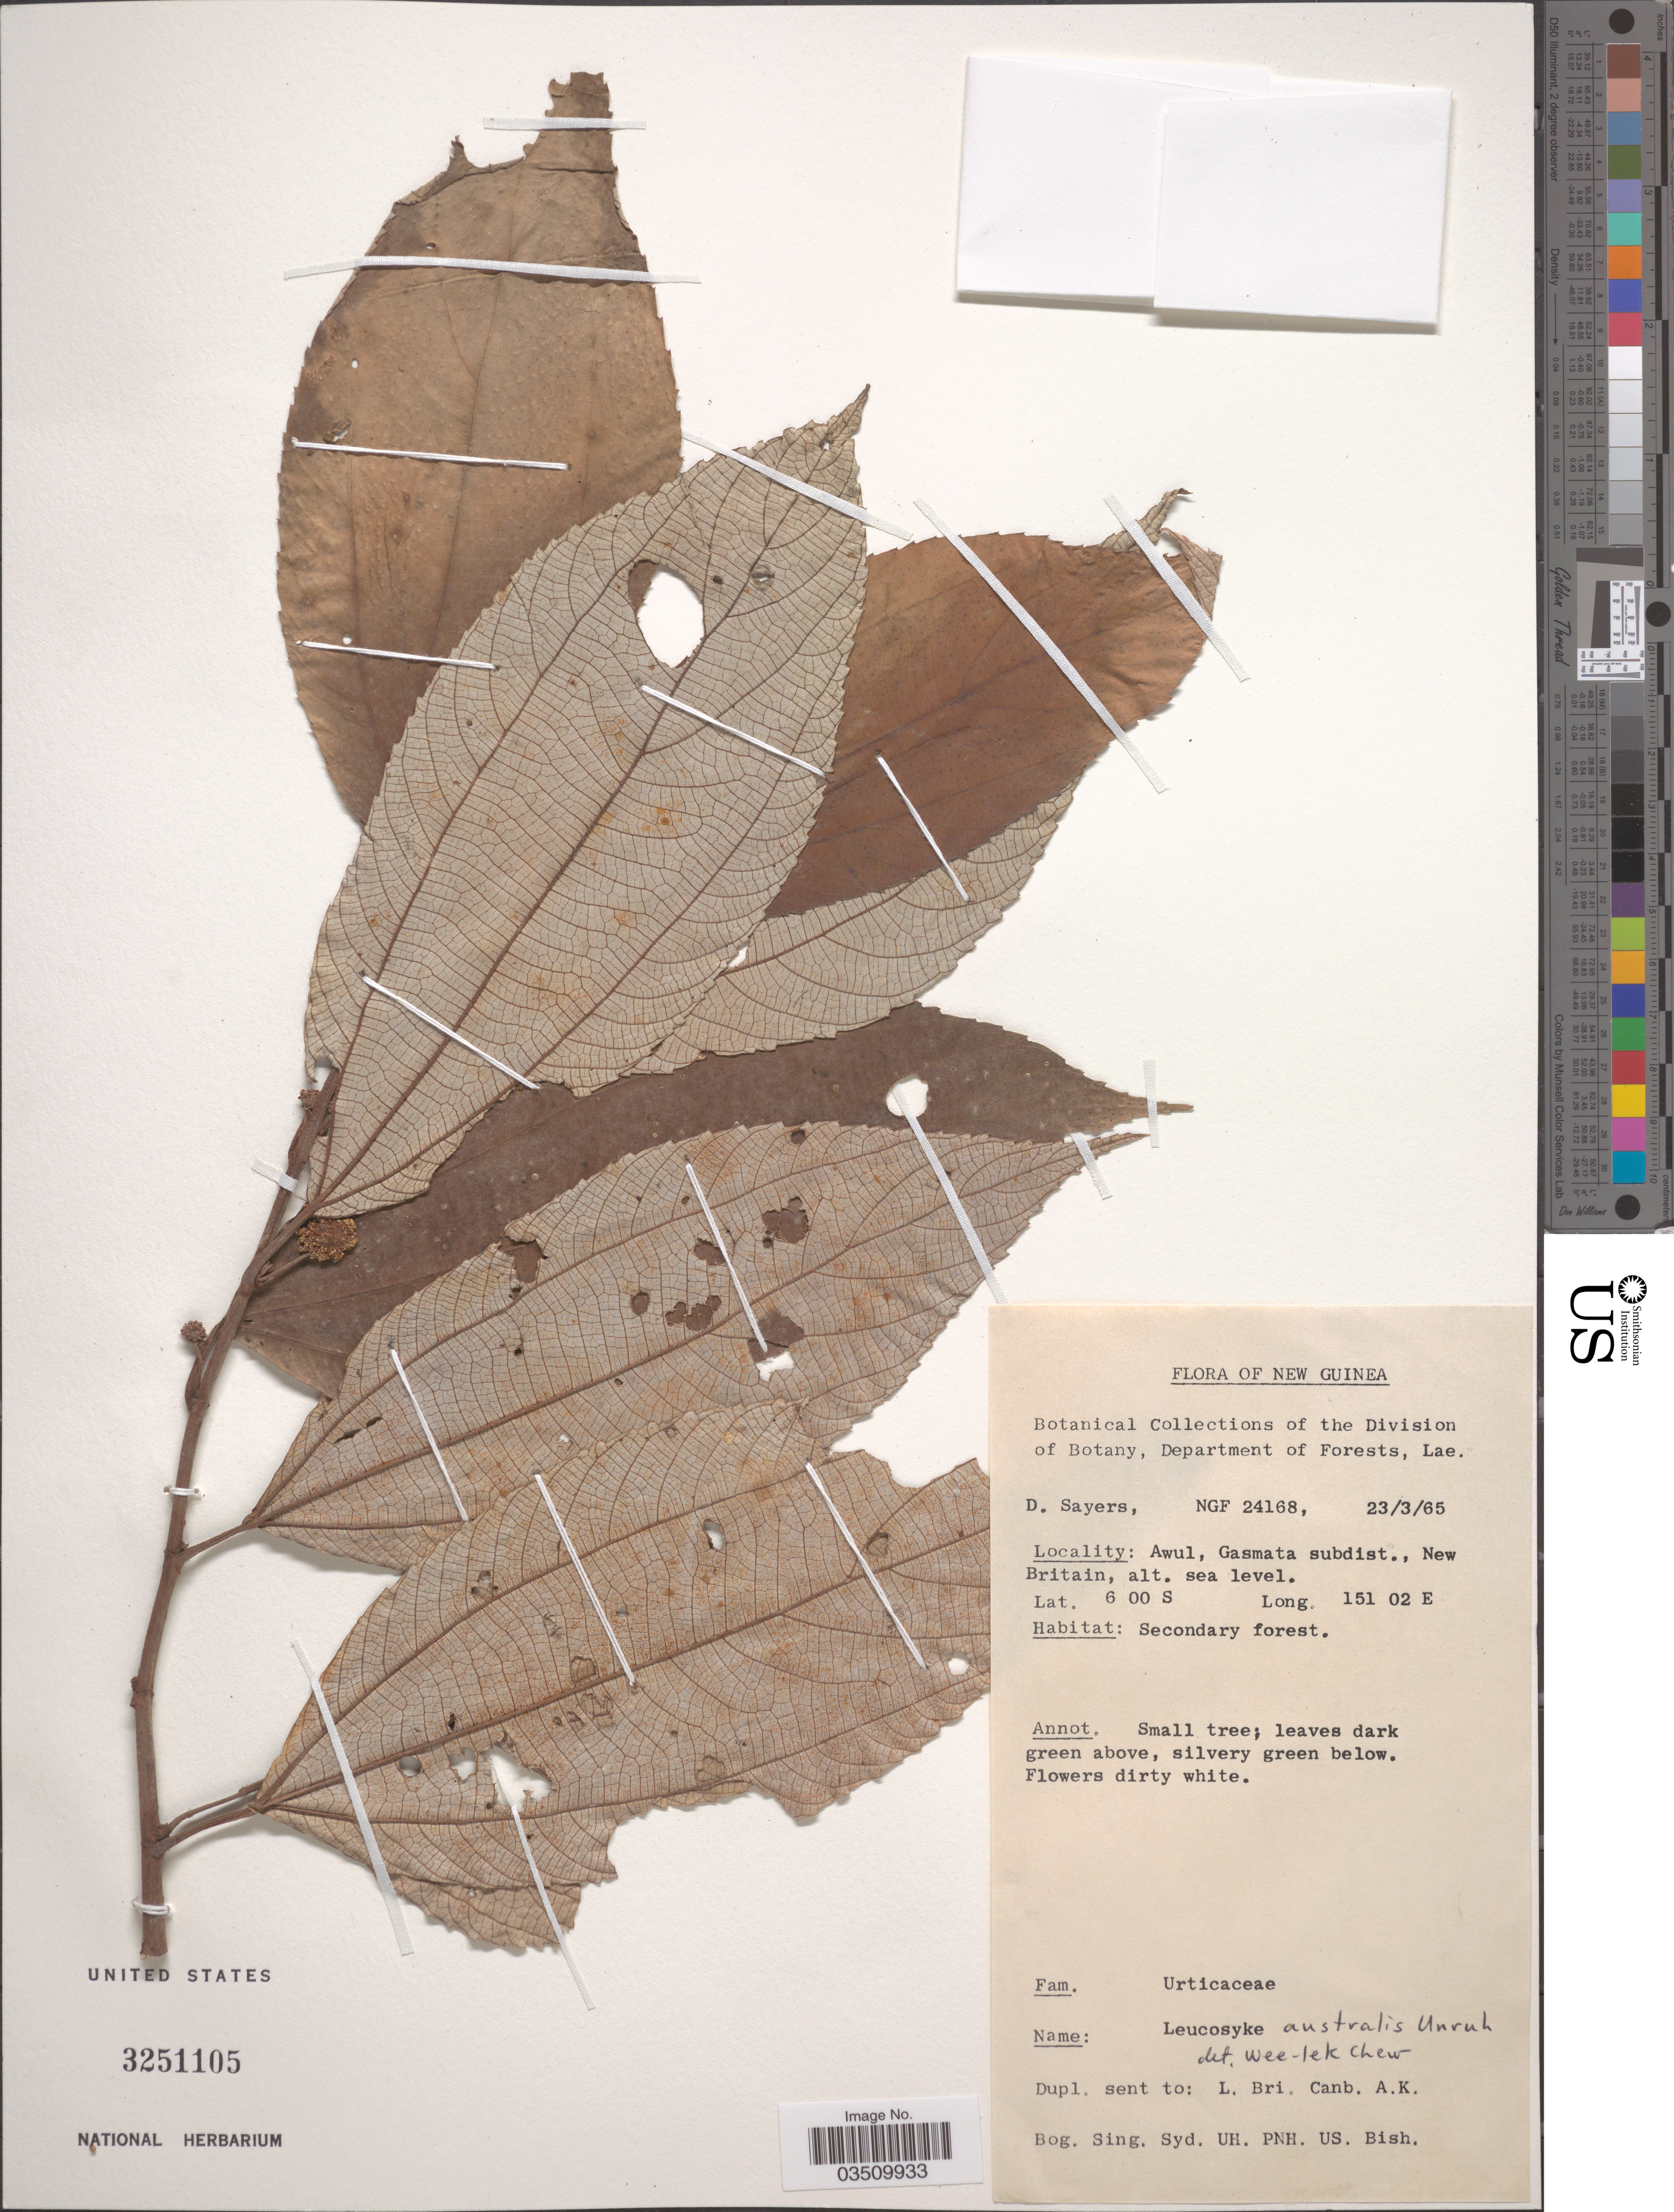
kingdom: Plantae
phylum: Tracheophyta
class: Magnoliopsida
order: Rosales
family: Urticaceae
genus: Leucosyke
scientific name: Leucosyke australis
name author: Unruh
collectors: D. Sayers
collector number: NGF 24168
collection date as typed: Transcribed d/m/y: 23/3/65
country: Papua New Guinea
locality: New Guinea. Awul, Gasmata subdist., New Britain.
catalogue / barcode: US 3251105